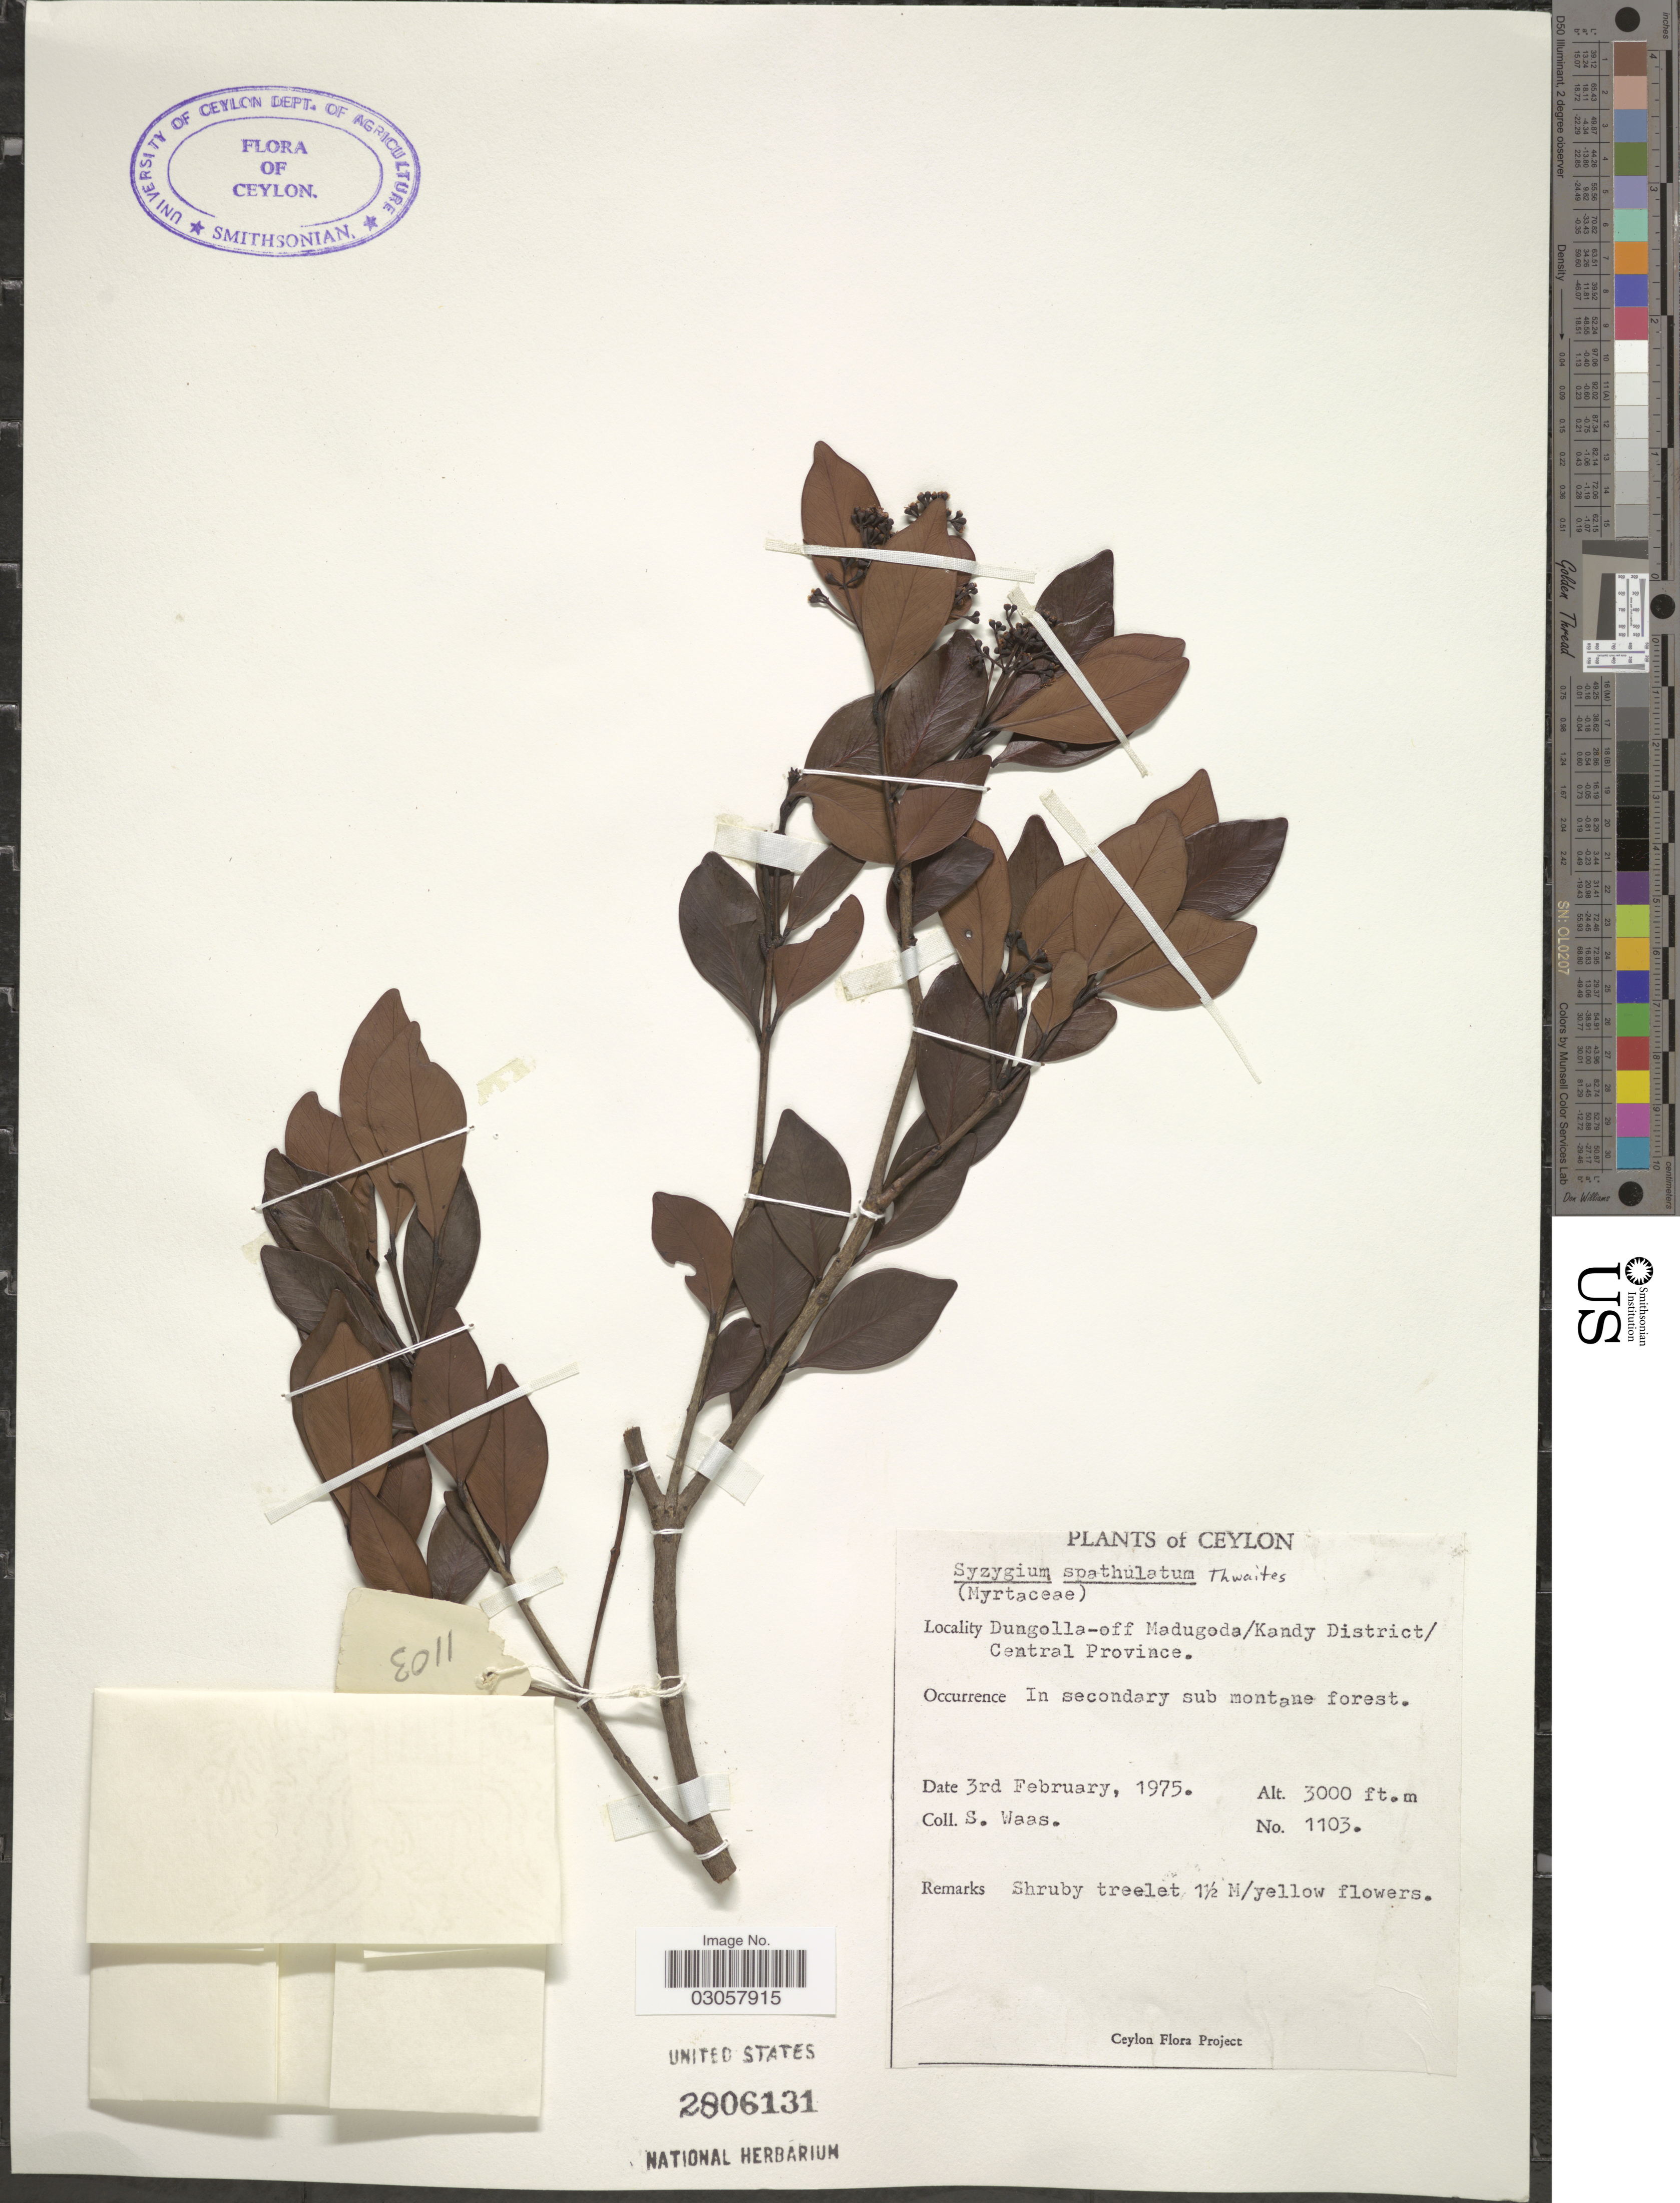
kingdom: Plantae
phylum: Tracheophyta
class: Magnoliopsida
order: Myrtales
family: Myrtaceae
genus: Syzygium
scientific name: Syzygium spathulatum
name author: Thwaites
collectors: S. Waas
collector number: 1103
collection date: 1975-02-03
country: Sri Lanka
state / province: Central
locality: Ceylon. Dungolla-off Madugoda/Kandy District.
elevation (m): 914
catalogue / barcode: US 2806131